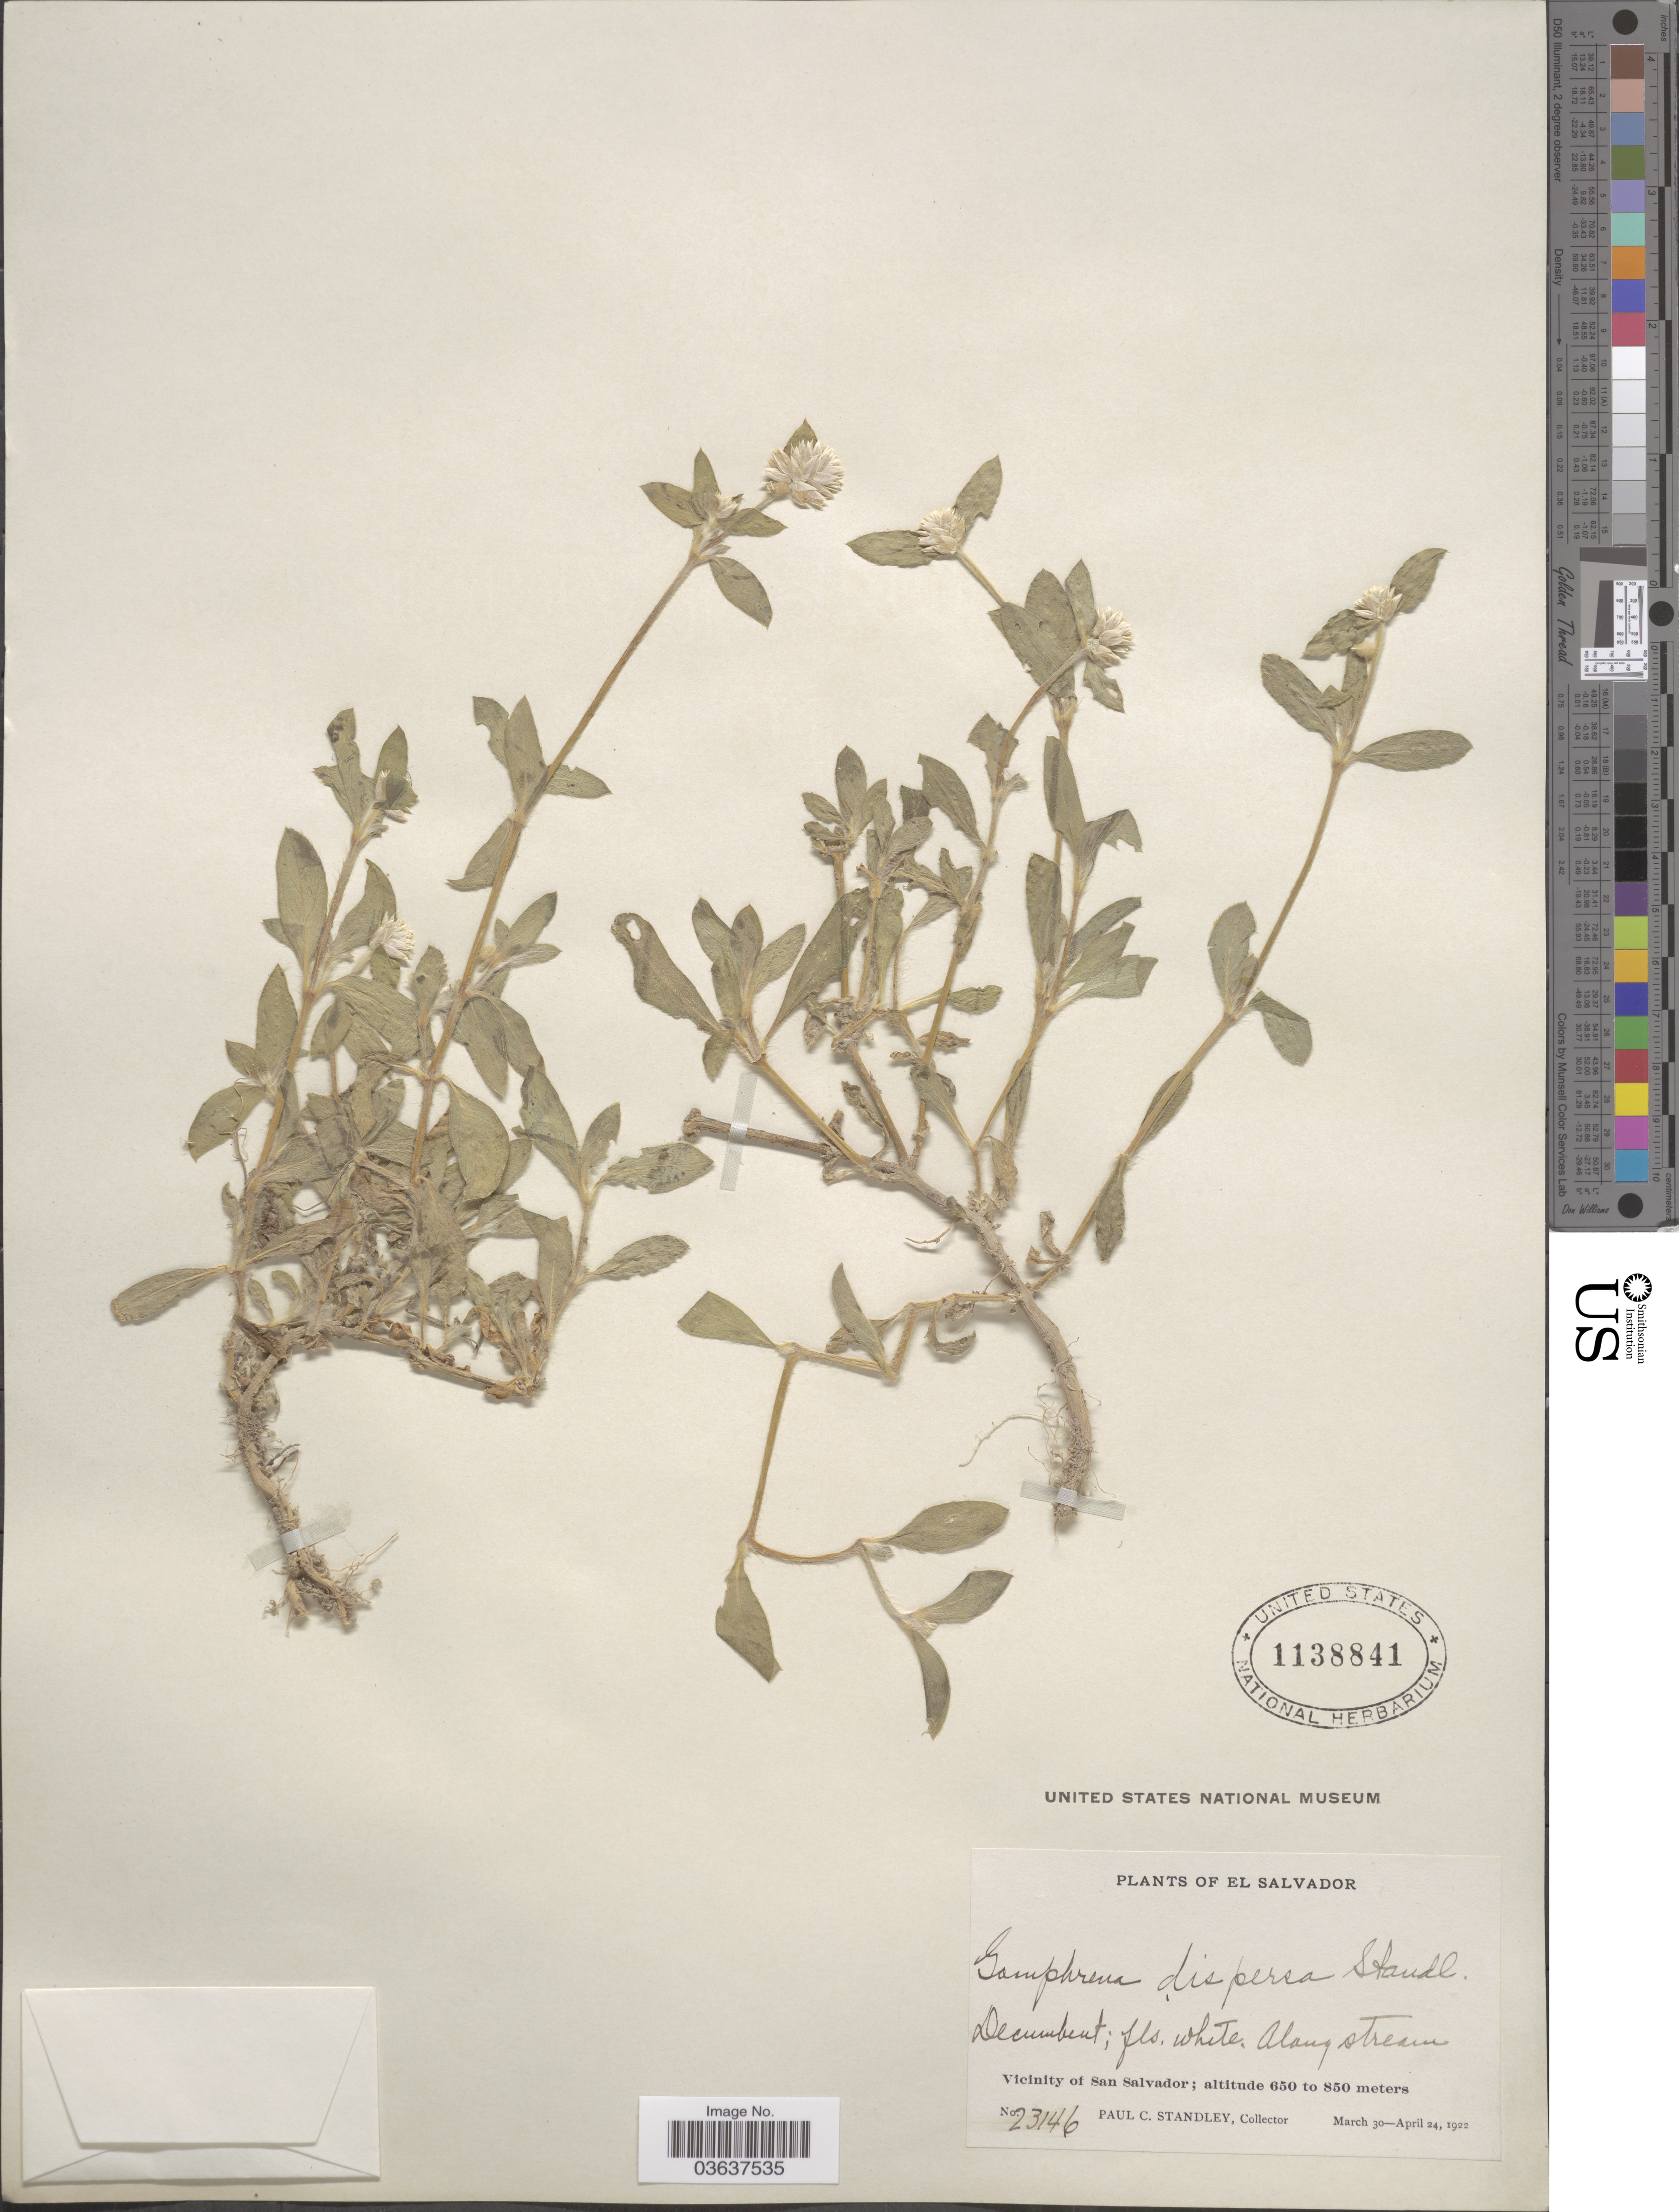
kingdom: Plantae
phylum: Tracheophyta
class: Magnoliopsida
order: Caryophyllales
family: Amaranthaceae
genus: Gomphrena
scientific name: Gomphrena dispersa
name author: Standl.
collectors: P. C. Standley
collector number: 23146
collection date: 1922-03-30/1922-04-24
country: El Salvador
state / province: San Salvador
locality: Vicinity of San Salvador.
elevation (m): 650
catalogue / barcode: US 1138841